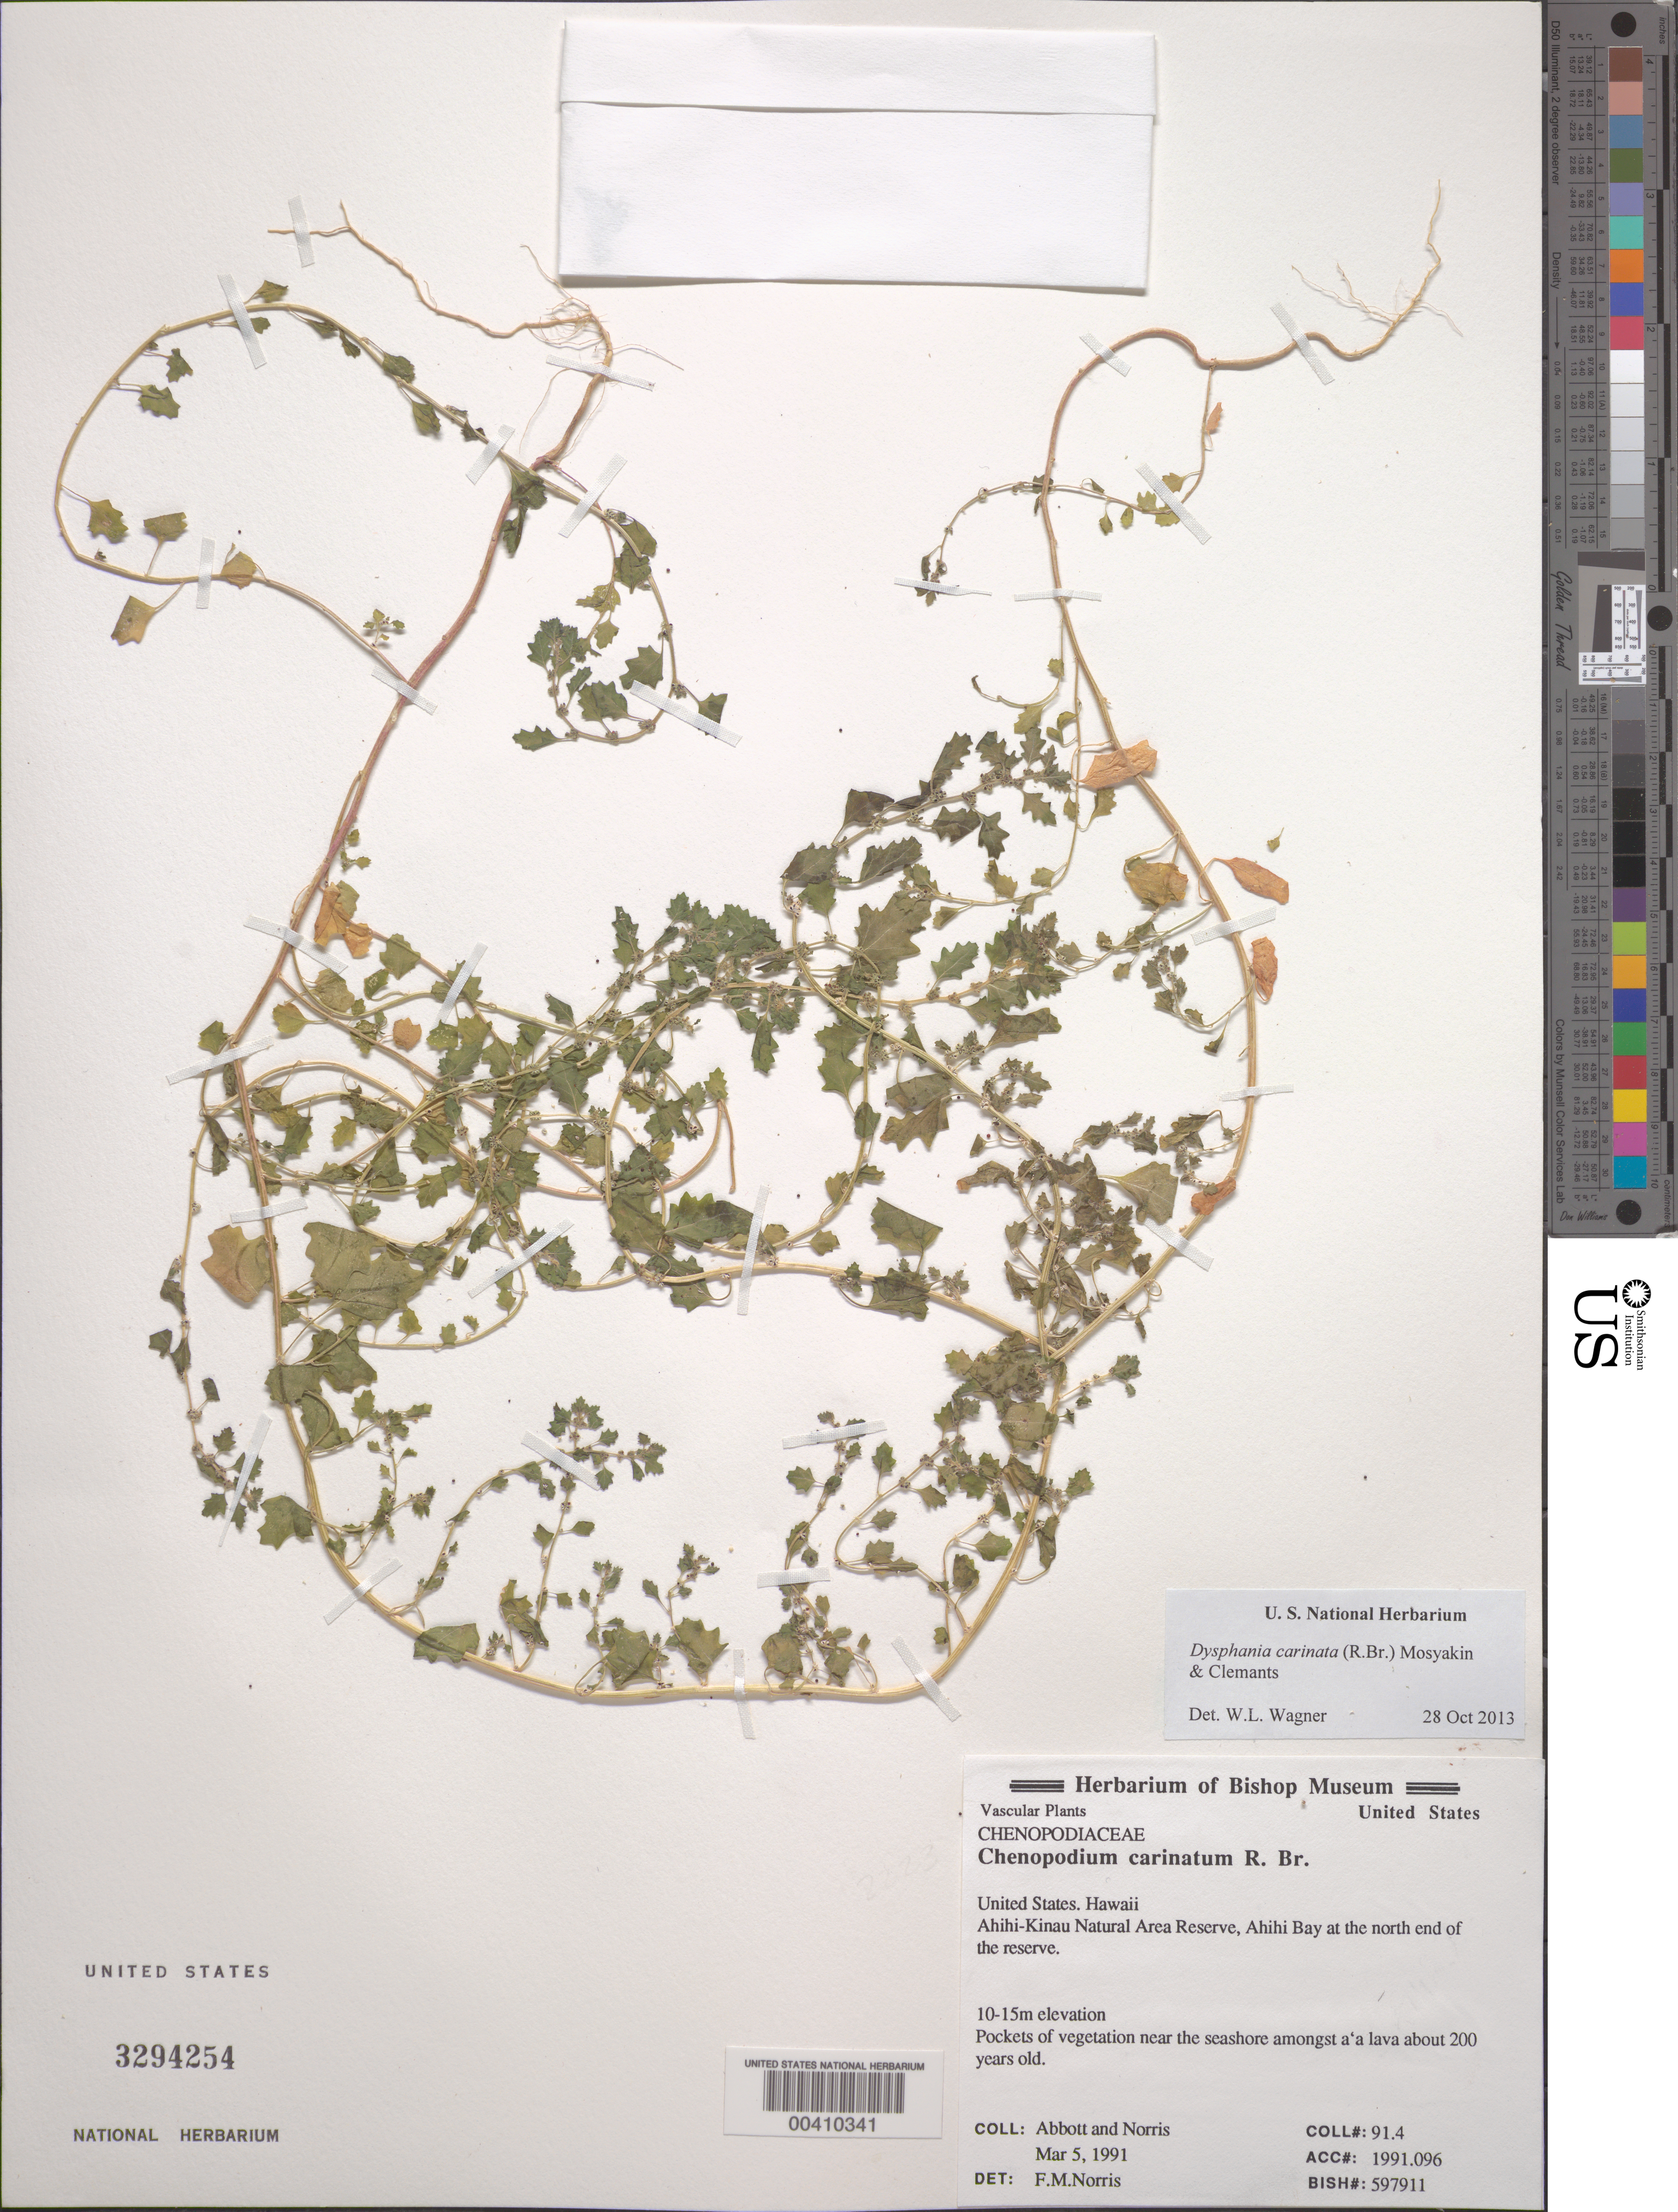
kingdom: Plantae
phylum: Tracheophyta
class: Magnoliopsida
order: Caryophyllales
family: Amaranthaceae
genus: Dysphania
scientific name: Dysphania carinata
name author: (R. Br.) Mosyakin & Clemants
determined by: Wagner, W. L., (BOT), Smithsonian Institution - National Museum of Natural History (UNITED STATES)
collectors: -- Abbott & J. N. Norris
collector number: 91.4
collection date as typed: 5 Mar 1991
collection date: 1991-03-05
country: United States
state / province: Hawaii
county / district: Honolulu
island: Oahu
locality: Ahihi-Kinau Area Reserve, Ahihi Bay at the N end of the reserve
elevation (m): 10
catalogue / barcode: US 3294254